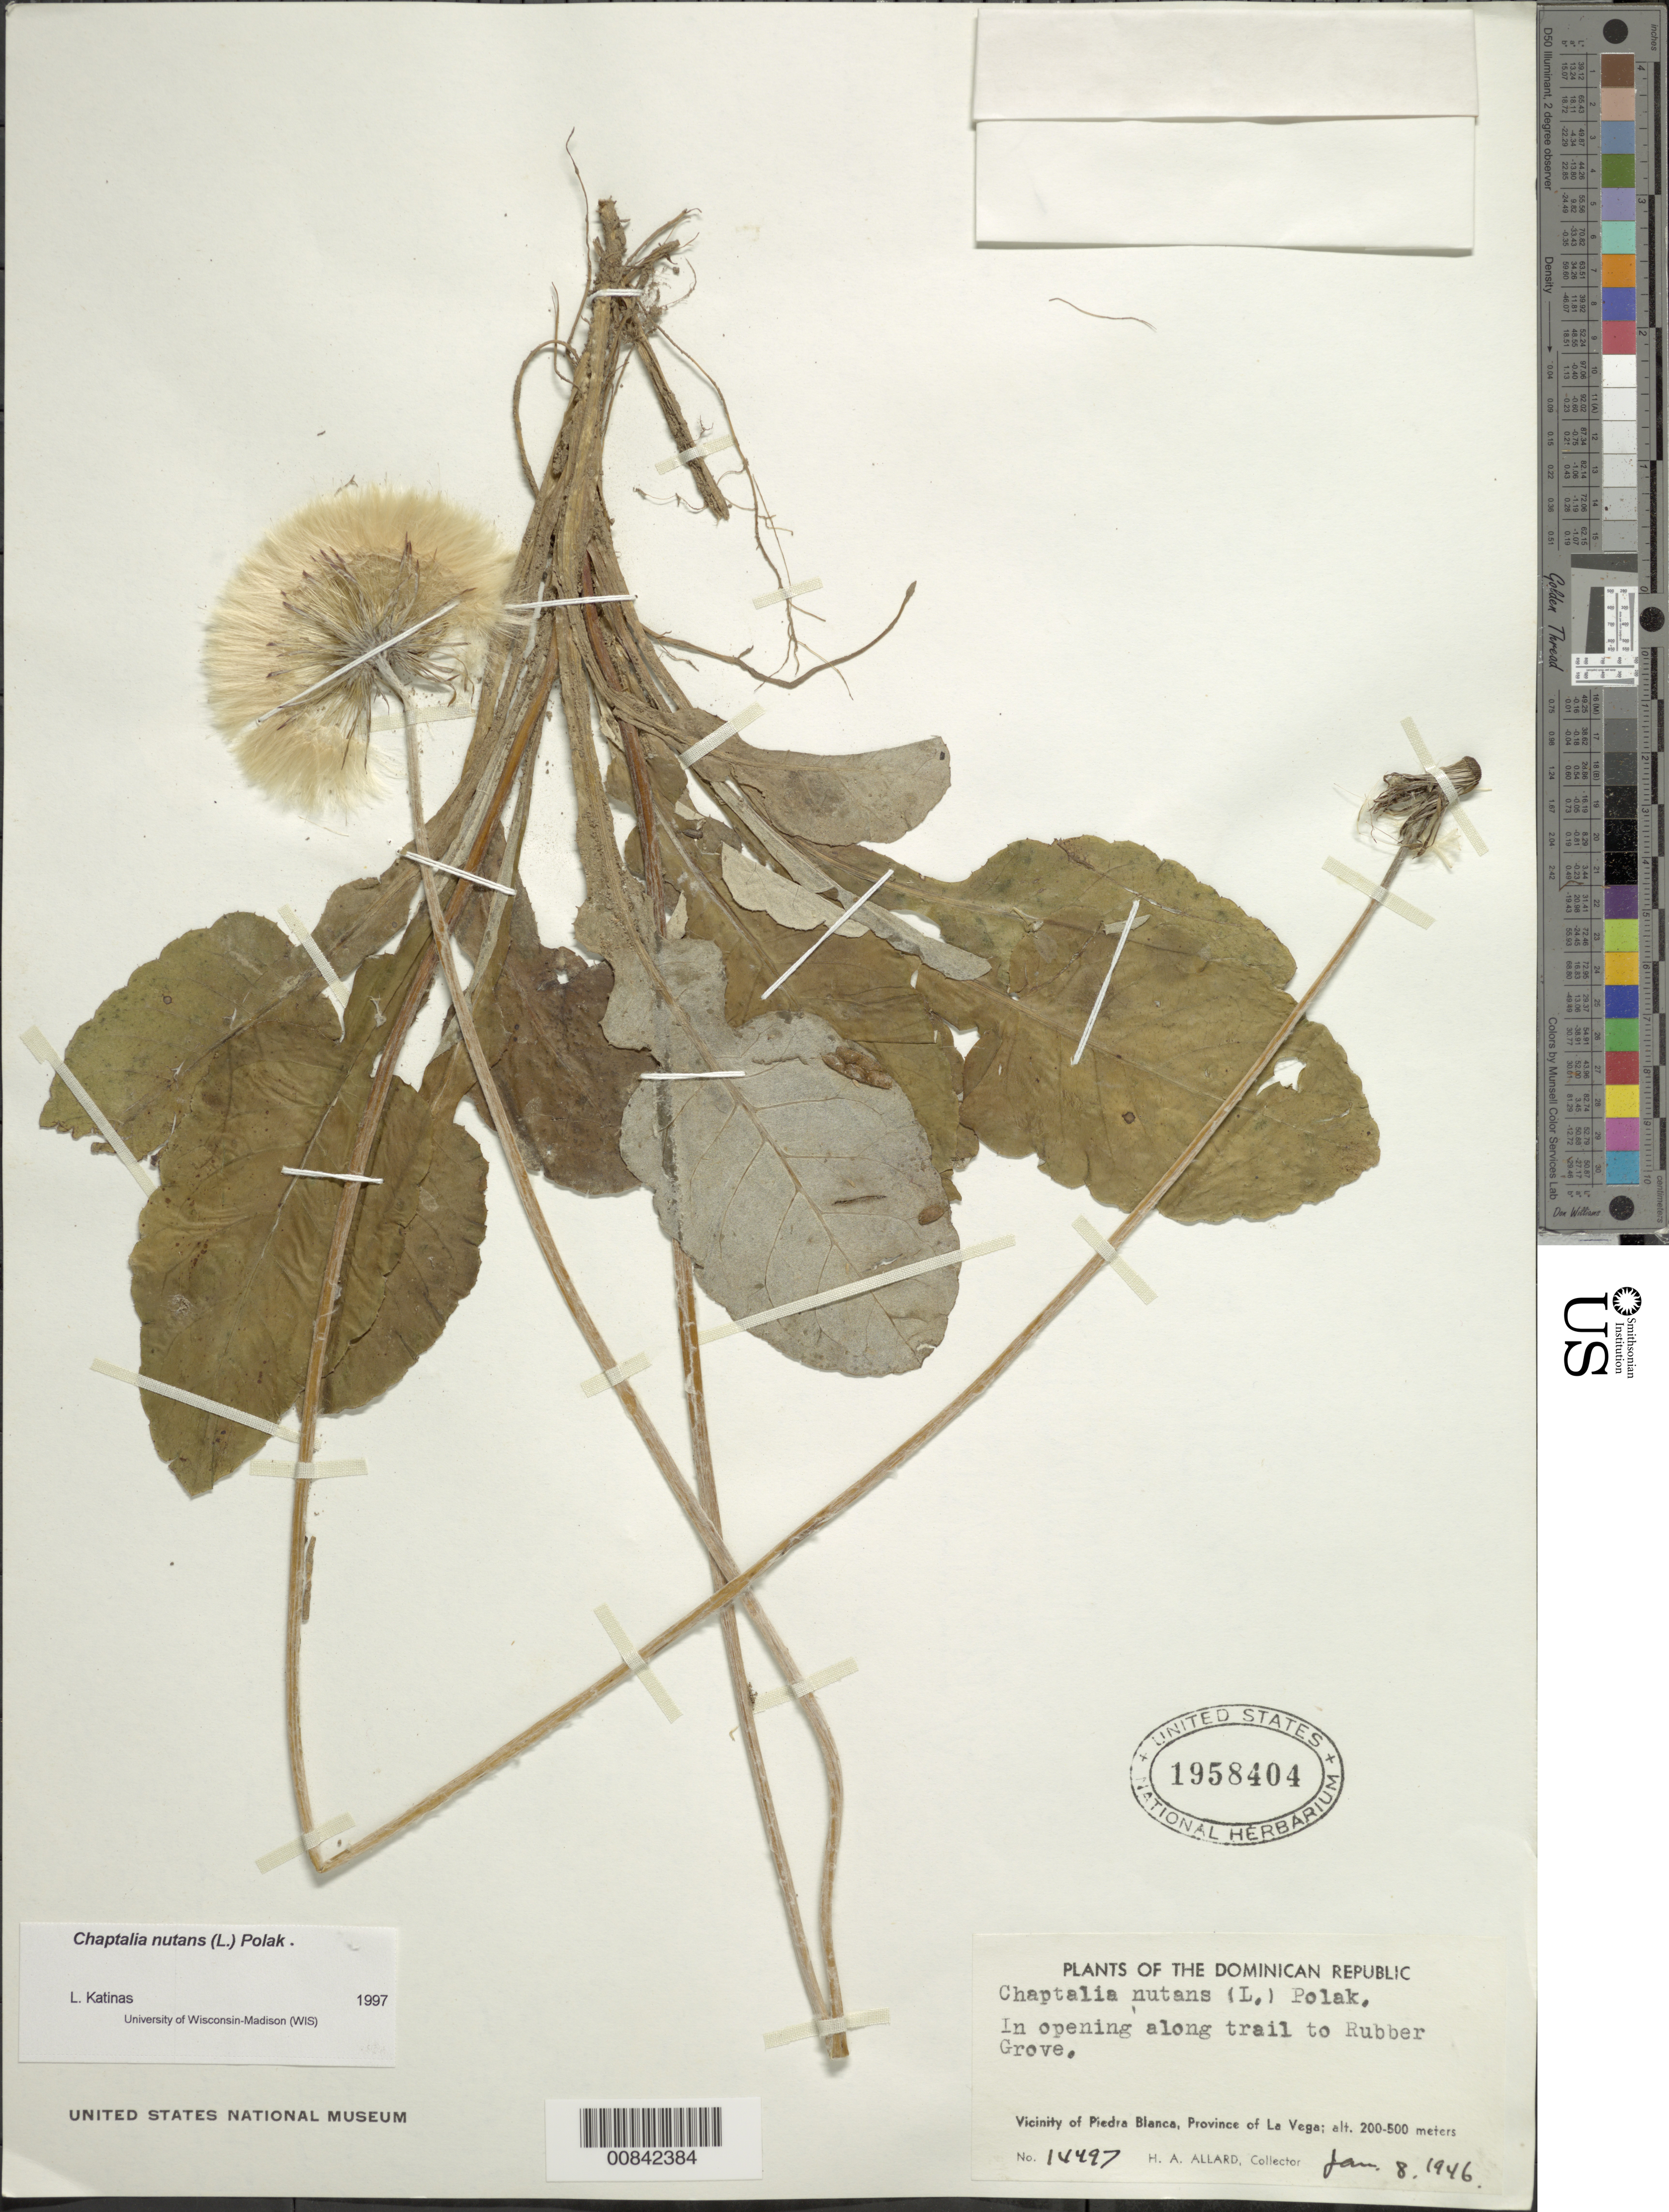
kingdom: Plantae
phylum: Tracheophyta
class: Magnoliopsida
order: Asterales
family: Asteraceae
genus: Chaptalia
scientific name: Chaptalia nutans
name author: (L.) Pol.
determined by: Katinas, L.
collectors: H. A. Allard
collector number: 14497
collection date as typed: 08 Jan 1946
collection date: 1946-01-08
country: Dominican Republic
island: Hispaniola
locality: Along trail to Rubber Grove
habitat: In opening along trail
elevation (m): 200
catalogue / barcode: US 1958404